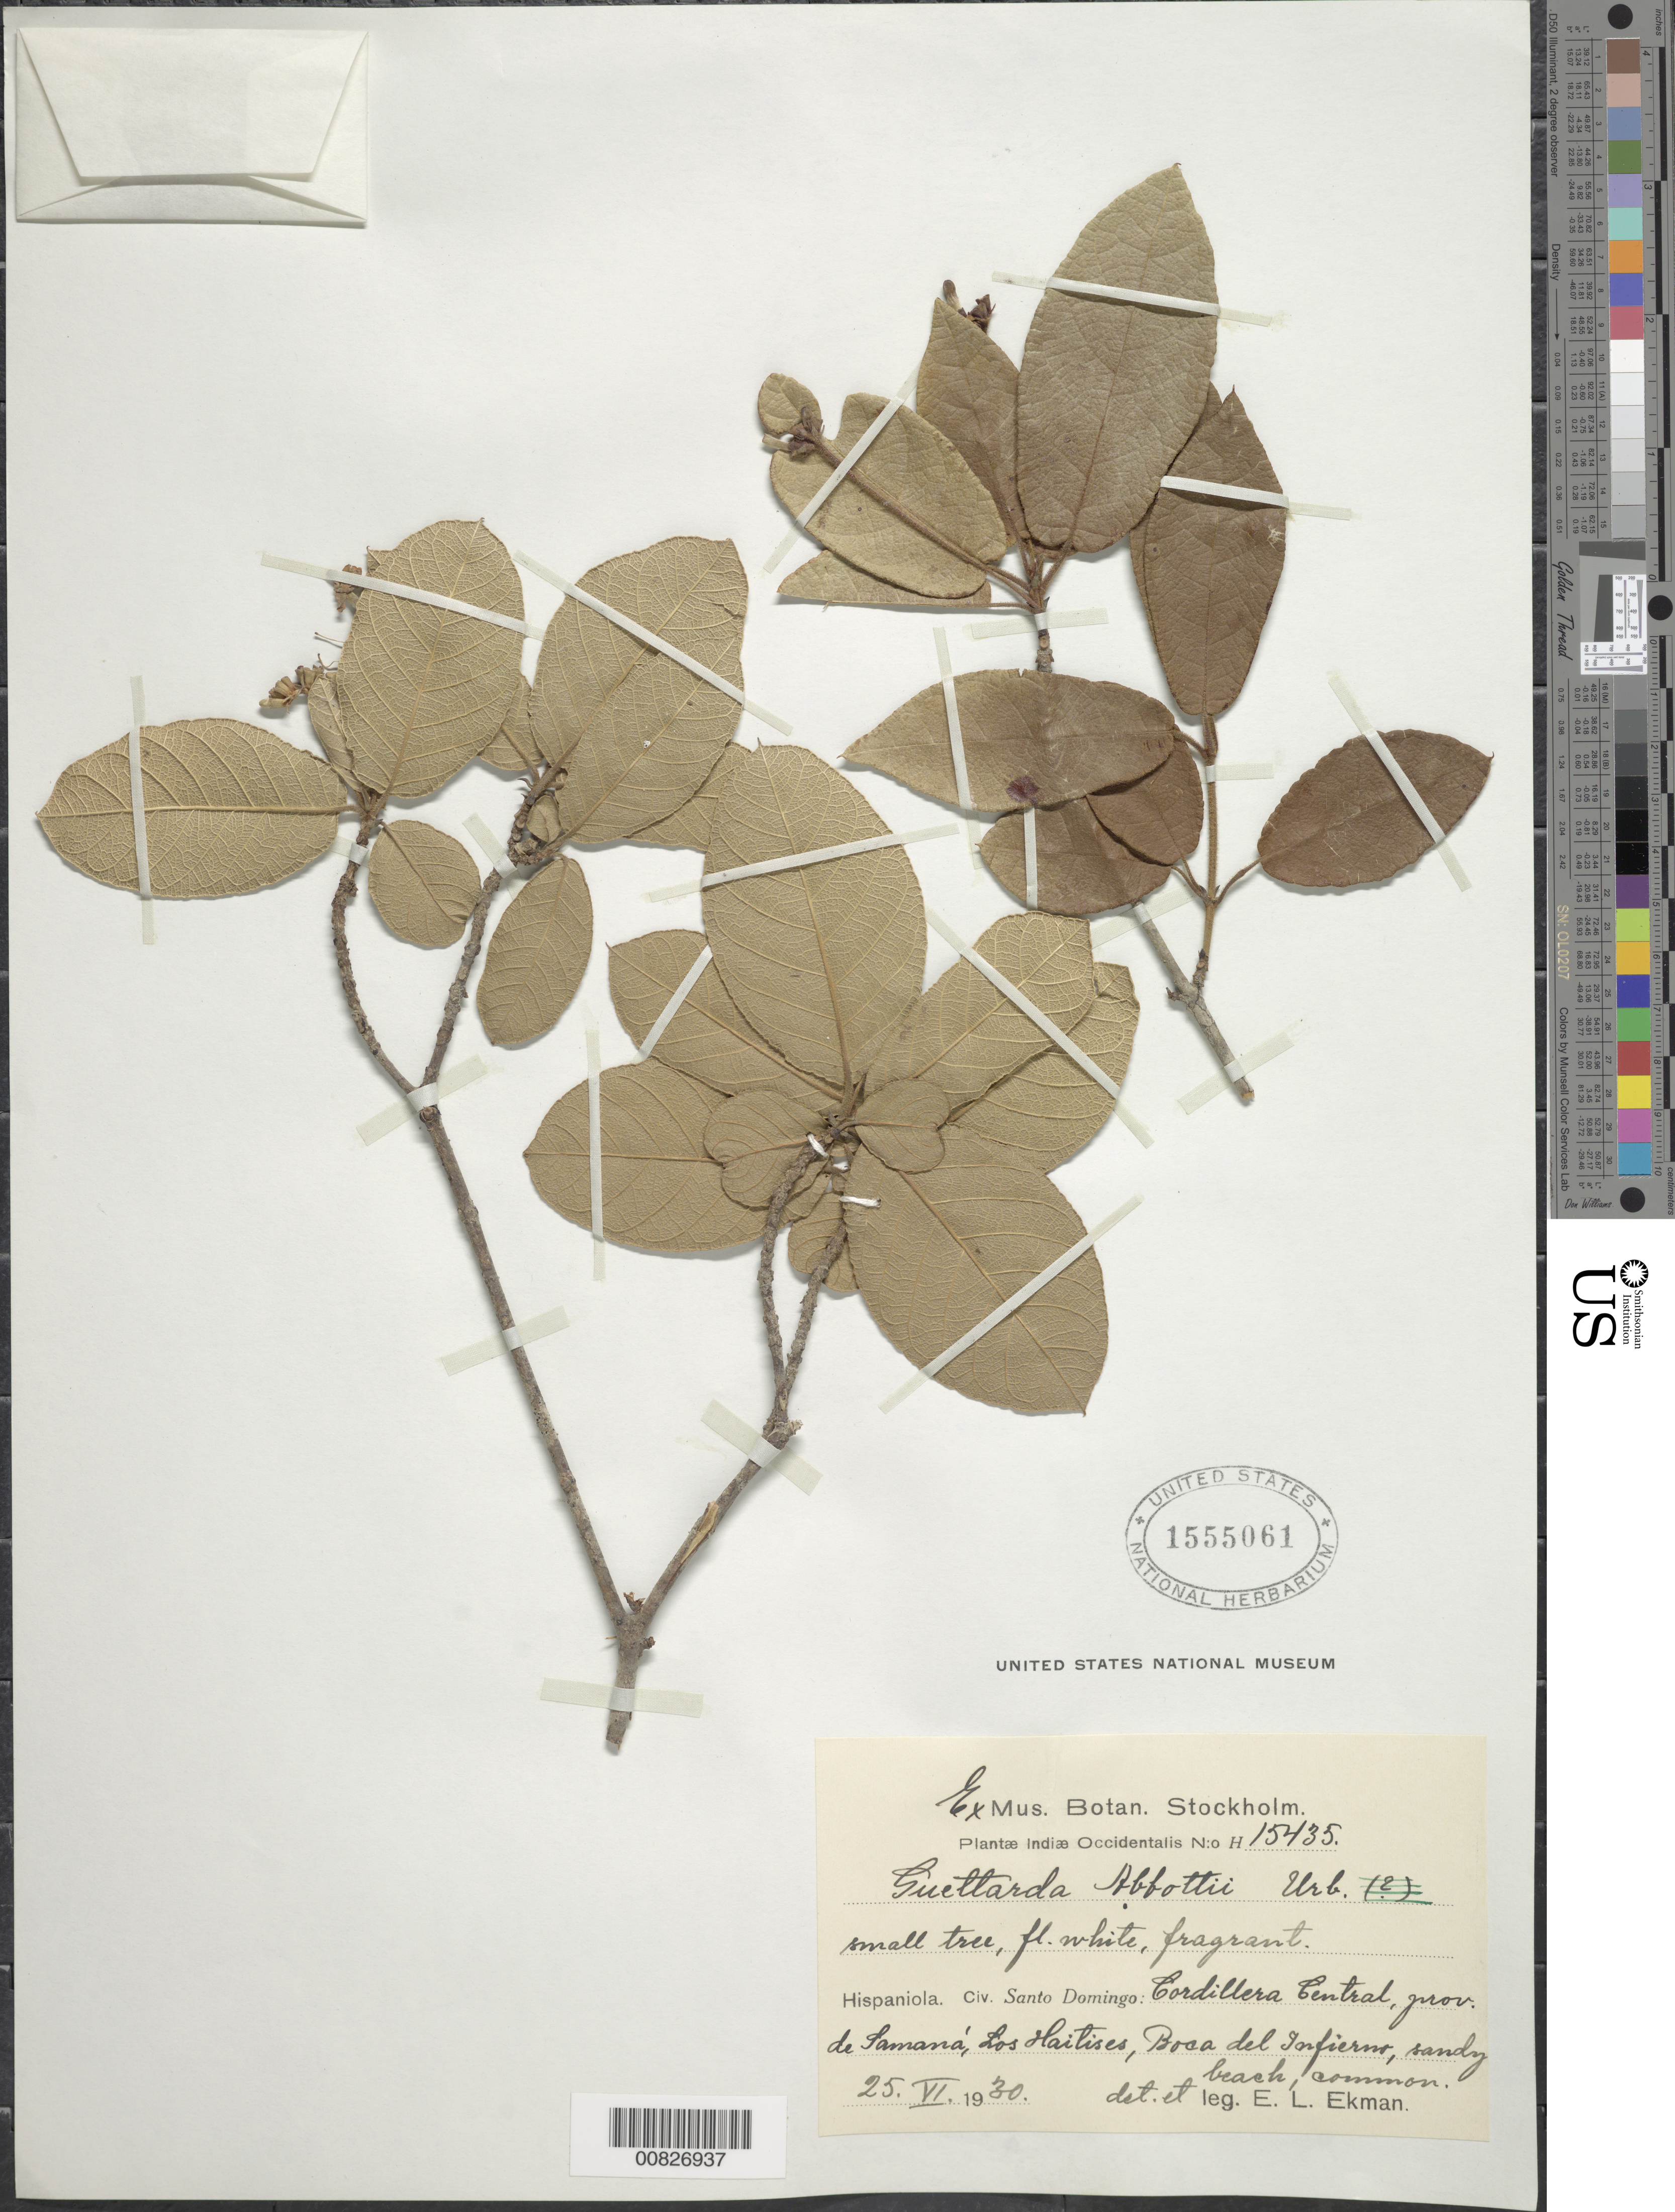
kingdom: Plantae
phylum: Tracheophyta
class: Magnoliopsida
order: Gentianales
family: Rubiaceae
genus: Guettarda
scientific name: Guettarda abbottii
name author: Urb.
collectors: E. L. Ekman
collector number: H 15435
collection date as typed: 25 Jun 1930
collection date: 1930-06-25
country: Dominican Republic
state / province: Samana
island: Hispaniola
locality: Cordillera Central, Los Haitises, Boca del Infierno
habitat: Sandy beach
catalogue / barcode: US 1555061